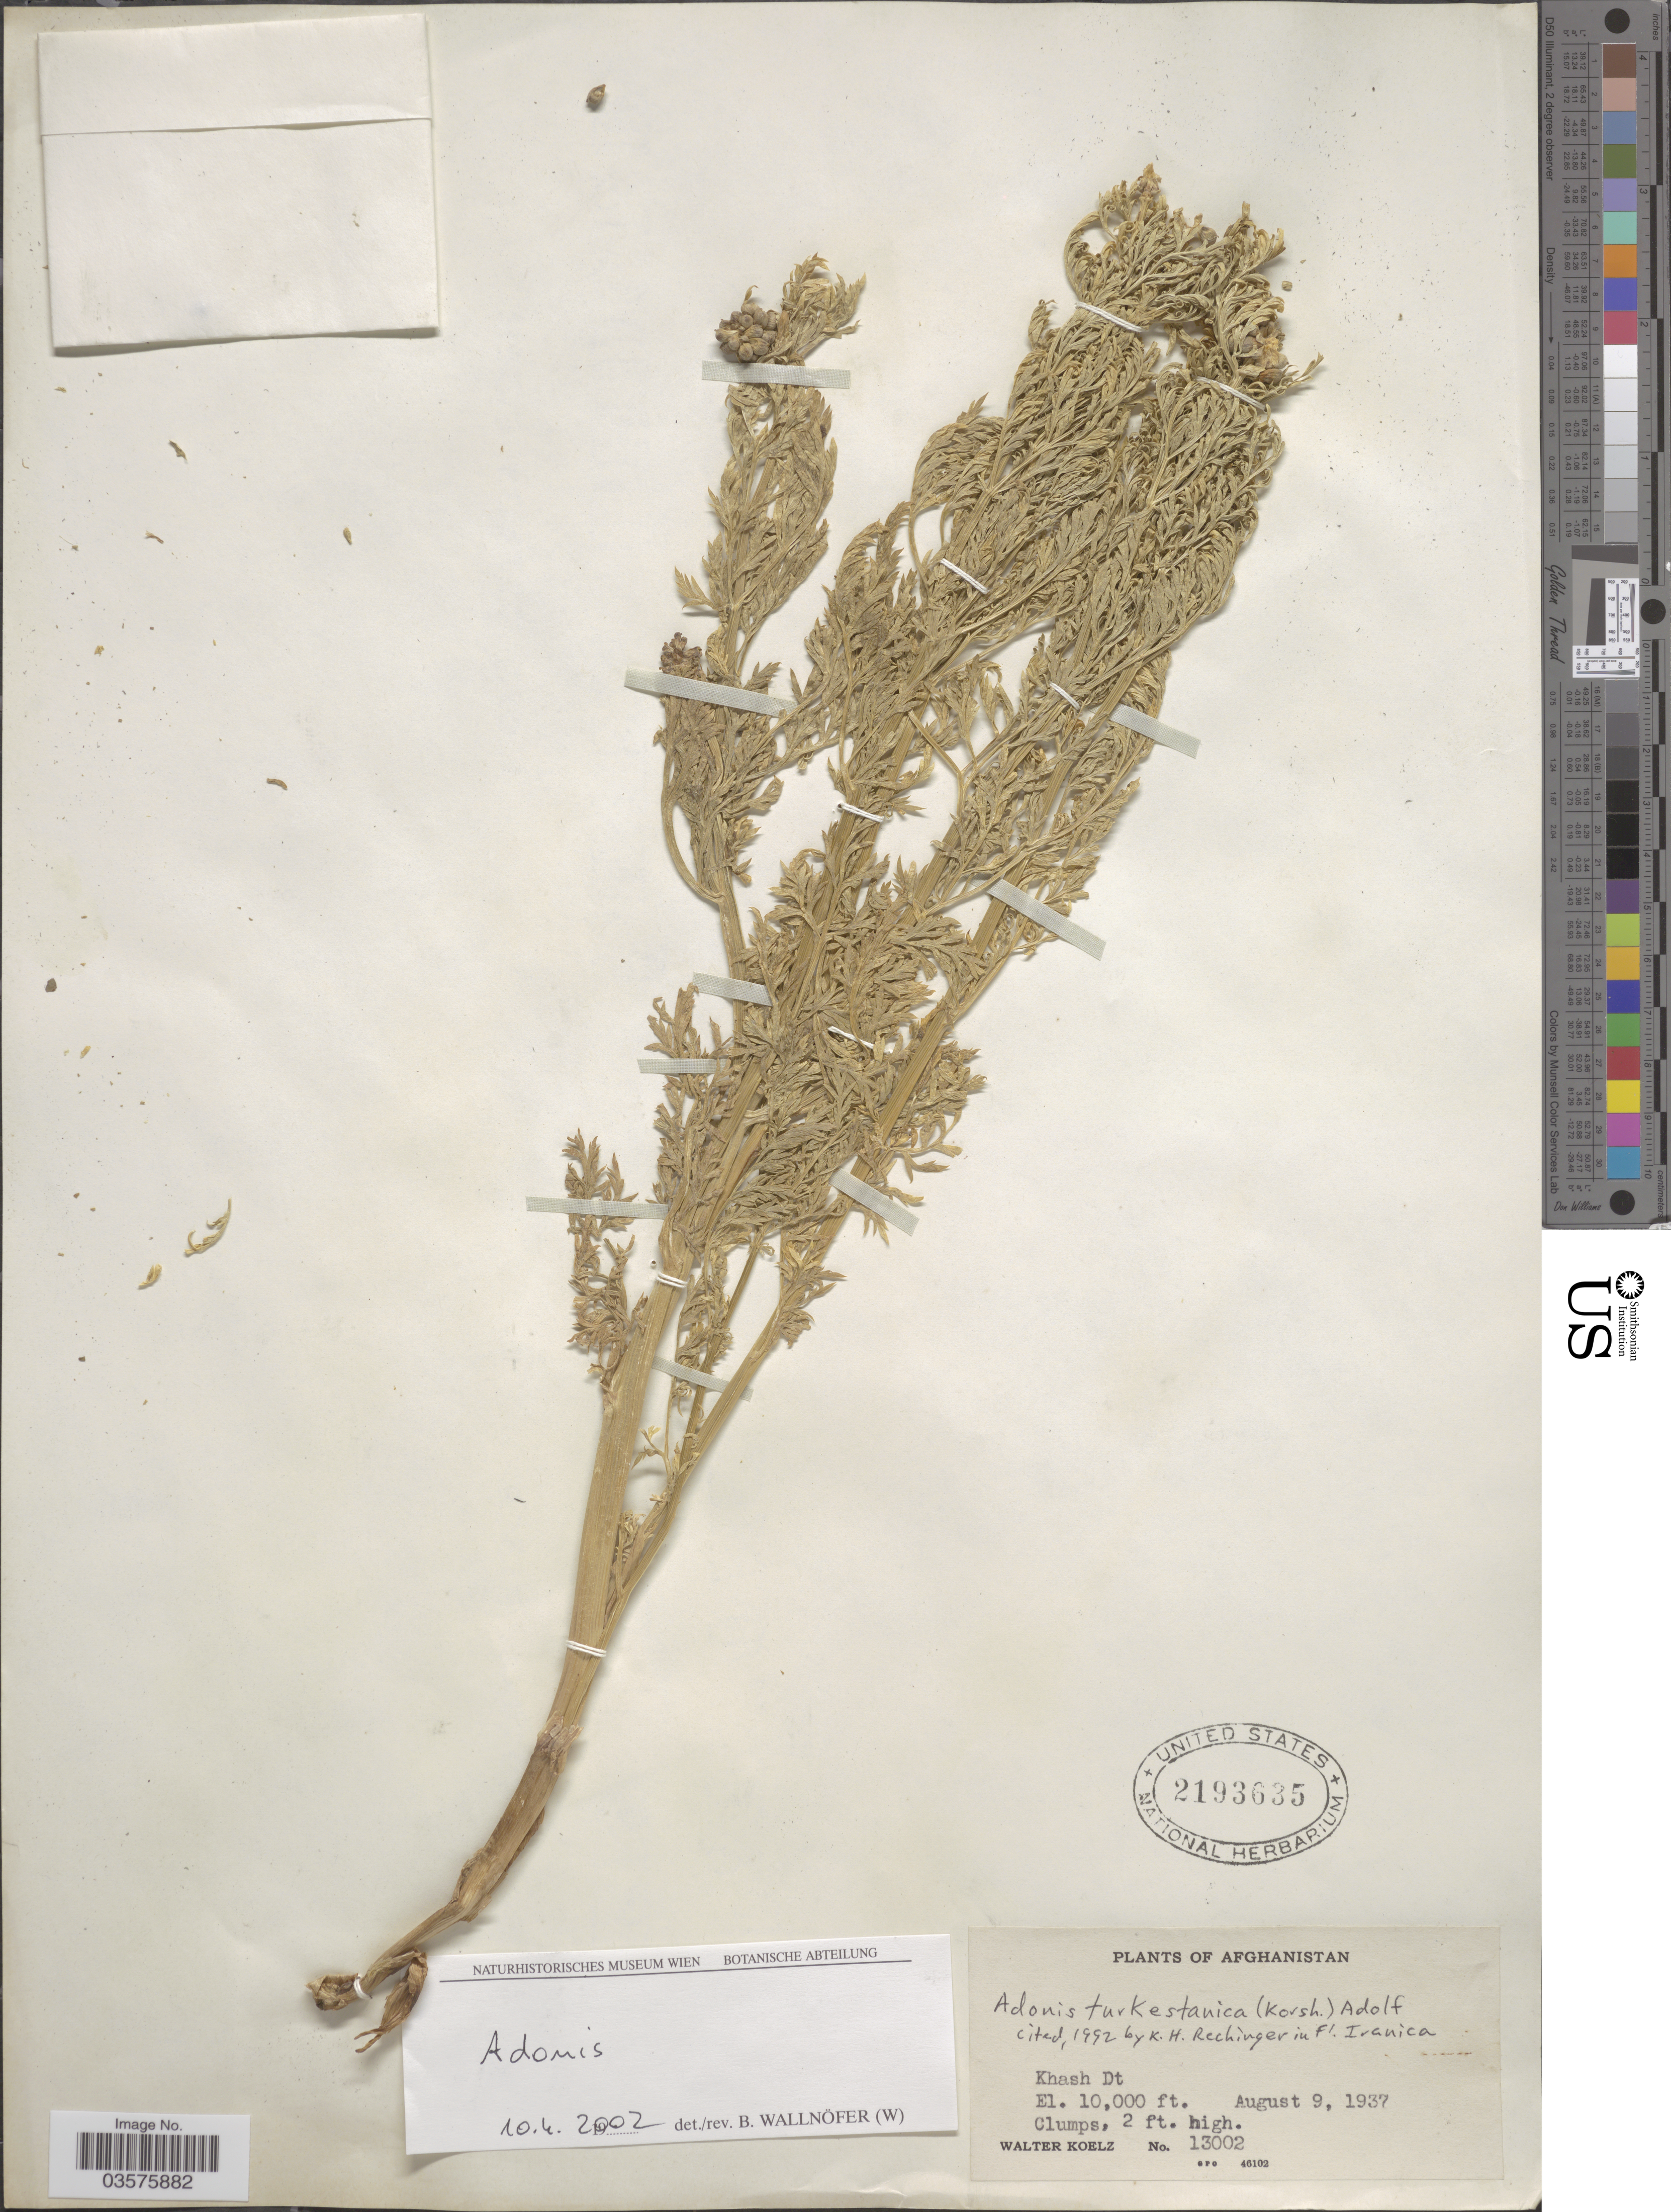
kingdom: Plantae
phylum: Tracheophyta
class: Magnoliopsida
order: Ranunculales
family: Ranunculaceae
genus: Adonis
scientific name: Adonis turkestanica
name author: (Korsh.) Adolf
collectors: W. N. Koelz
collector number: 13002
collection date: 1937-08-09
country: Afghanistan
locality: Khash Dt.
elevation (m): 3048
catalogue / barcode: US 2193635